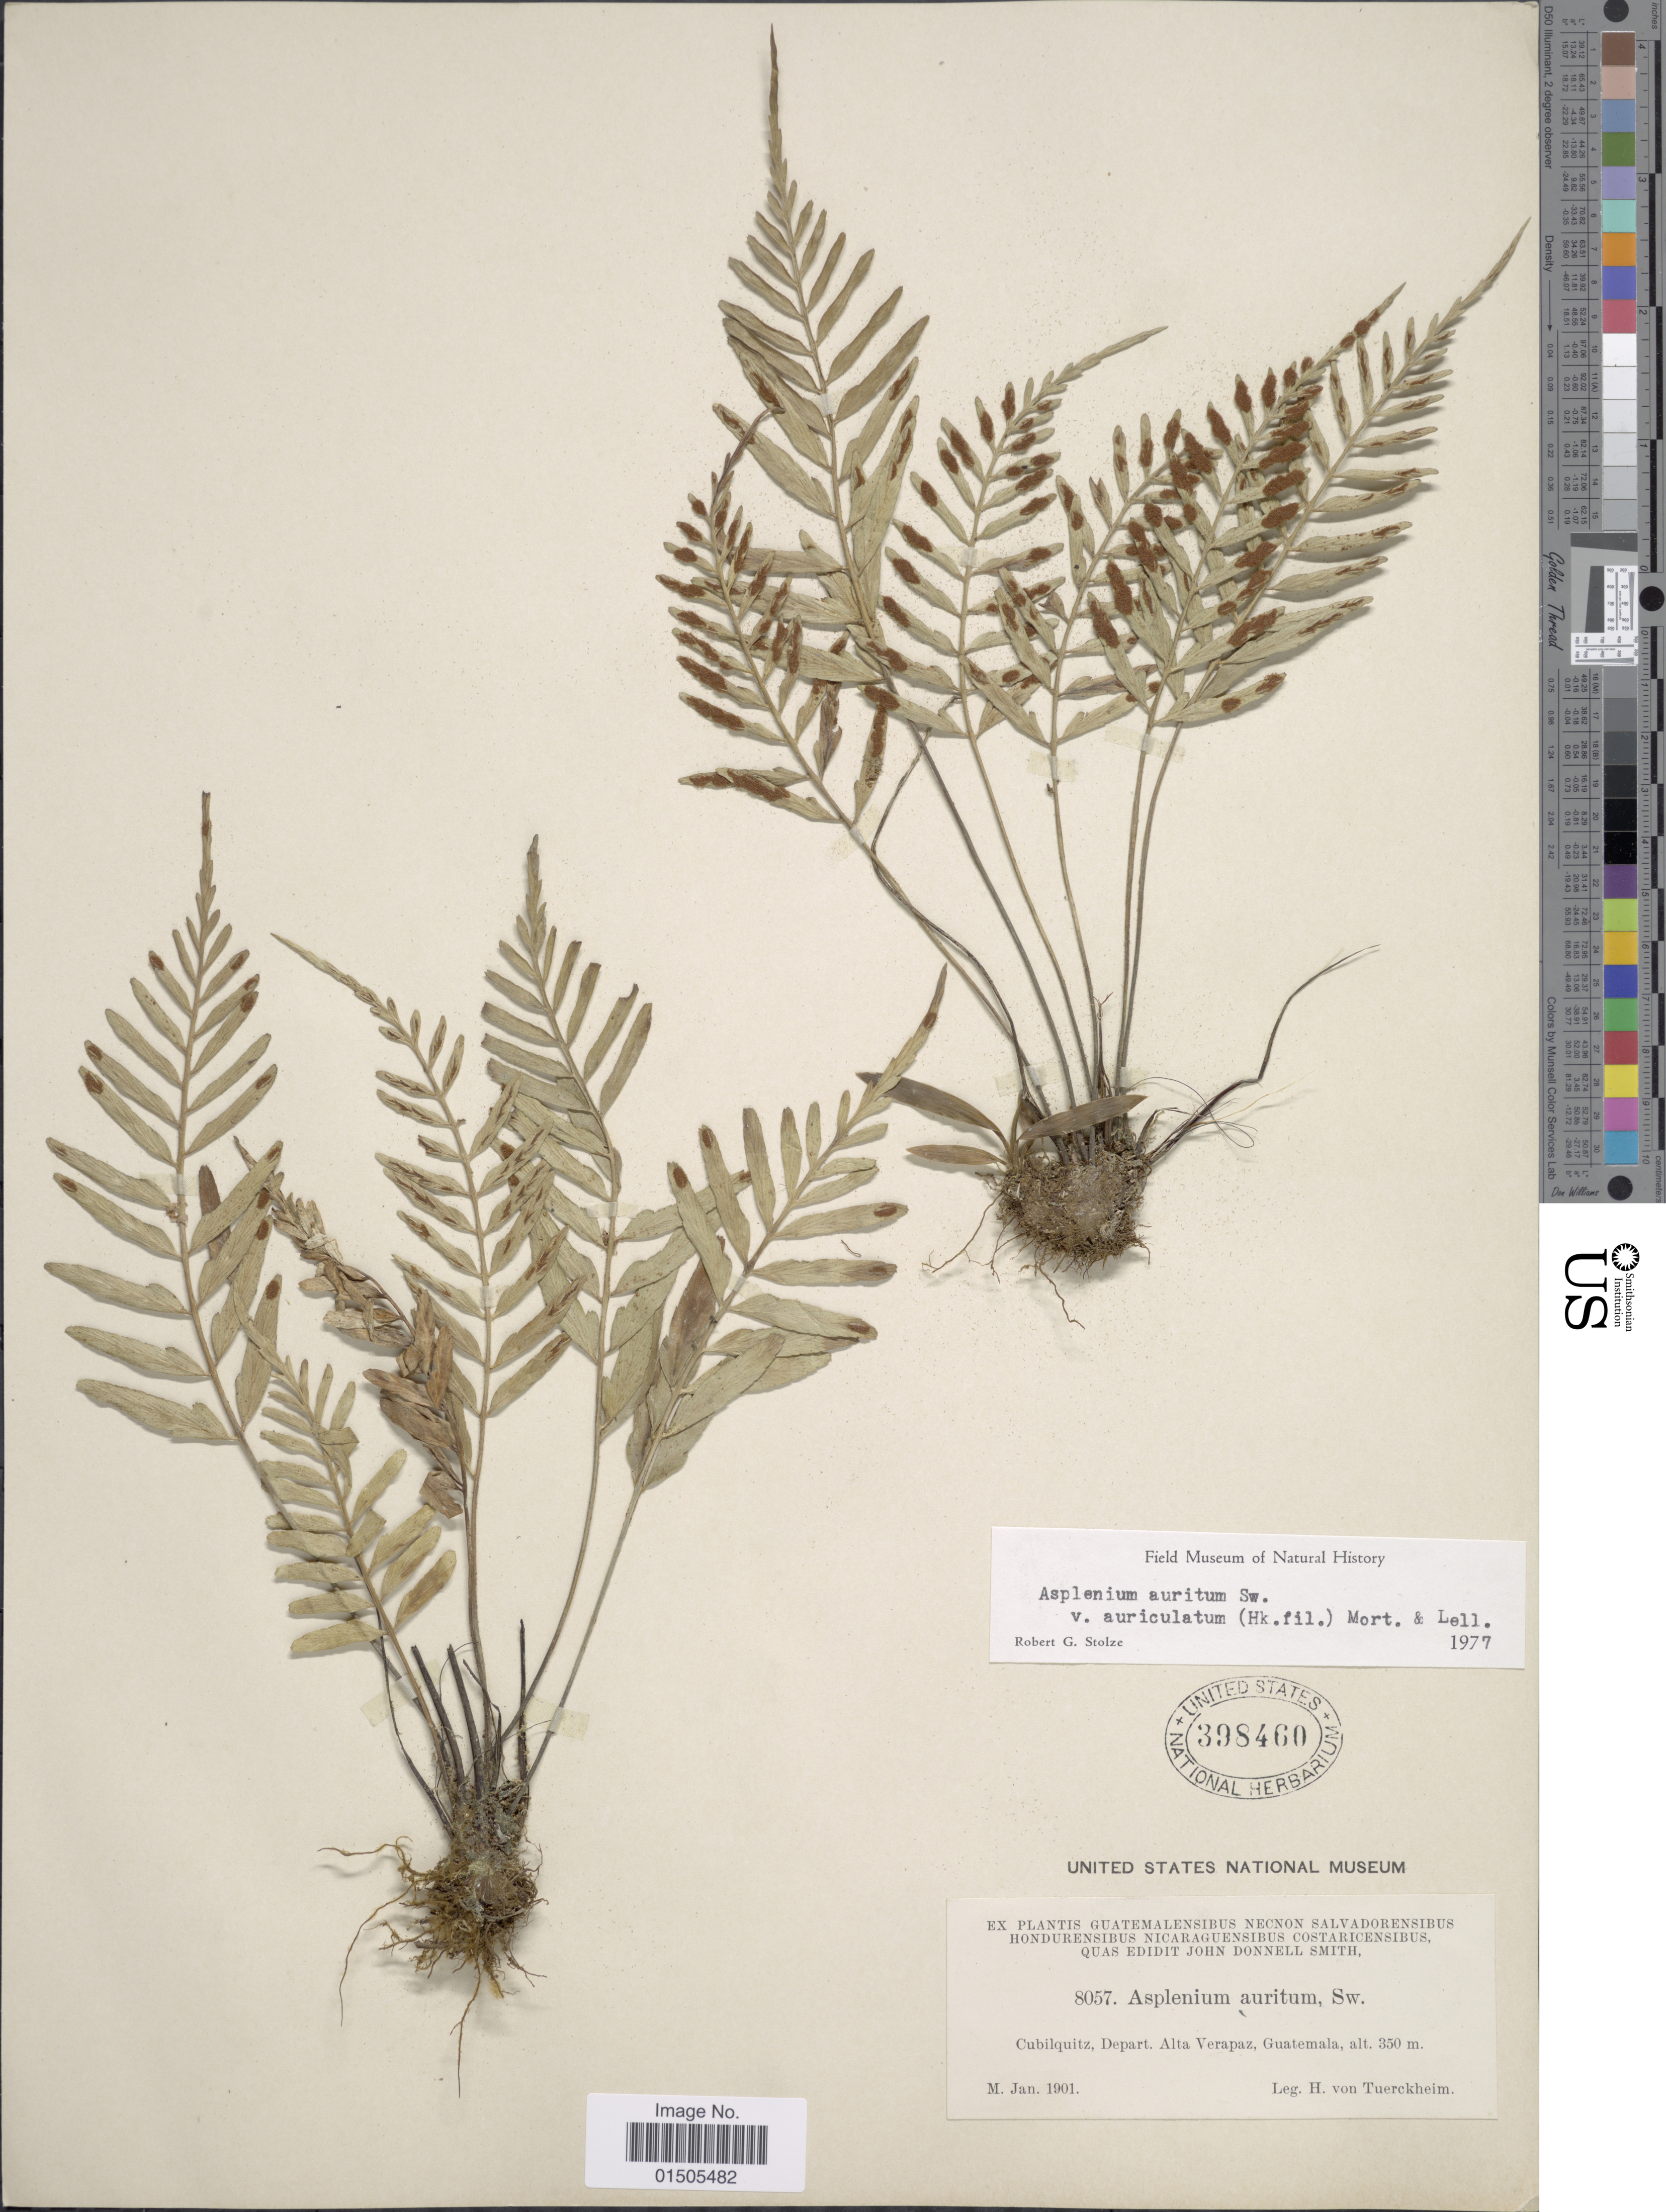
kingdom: Plantae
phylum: Tracheophyta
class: Polypodiopsida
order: Polypodiales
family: Aspleniaceae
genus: Asplenium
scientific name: Asplenium auritum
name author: Sw.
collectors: H. von Türckheim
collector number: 8057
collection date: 1901-01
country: Guatemala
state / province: Alta Verapaz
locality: Cubilquitz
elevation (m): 350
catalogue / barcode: US 398460